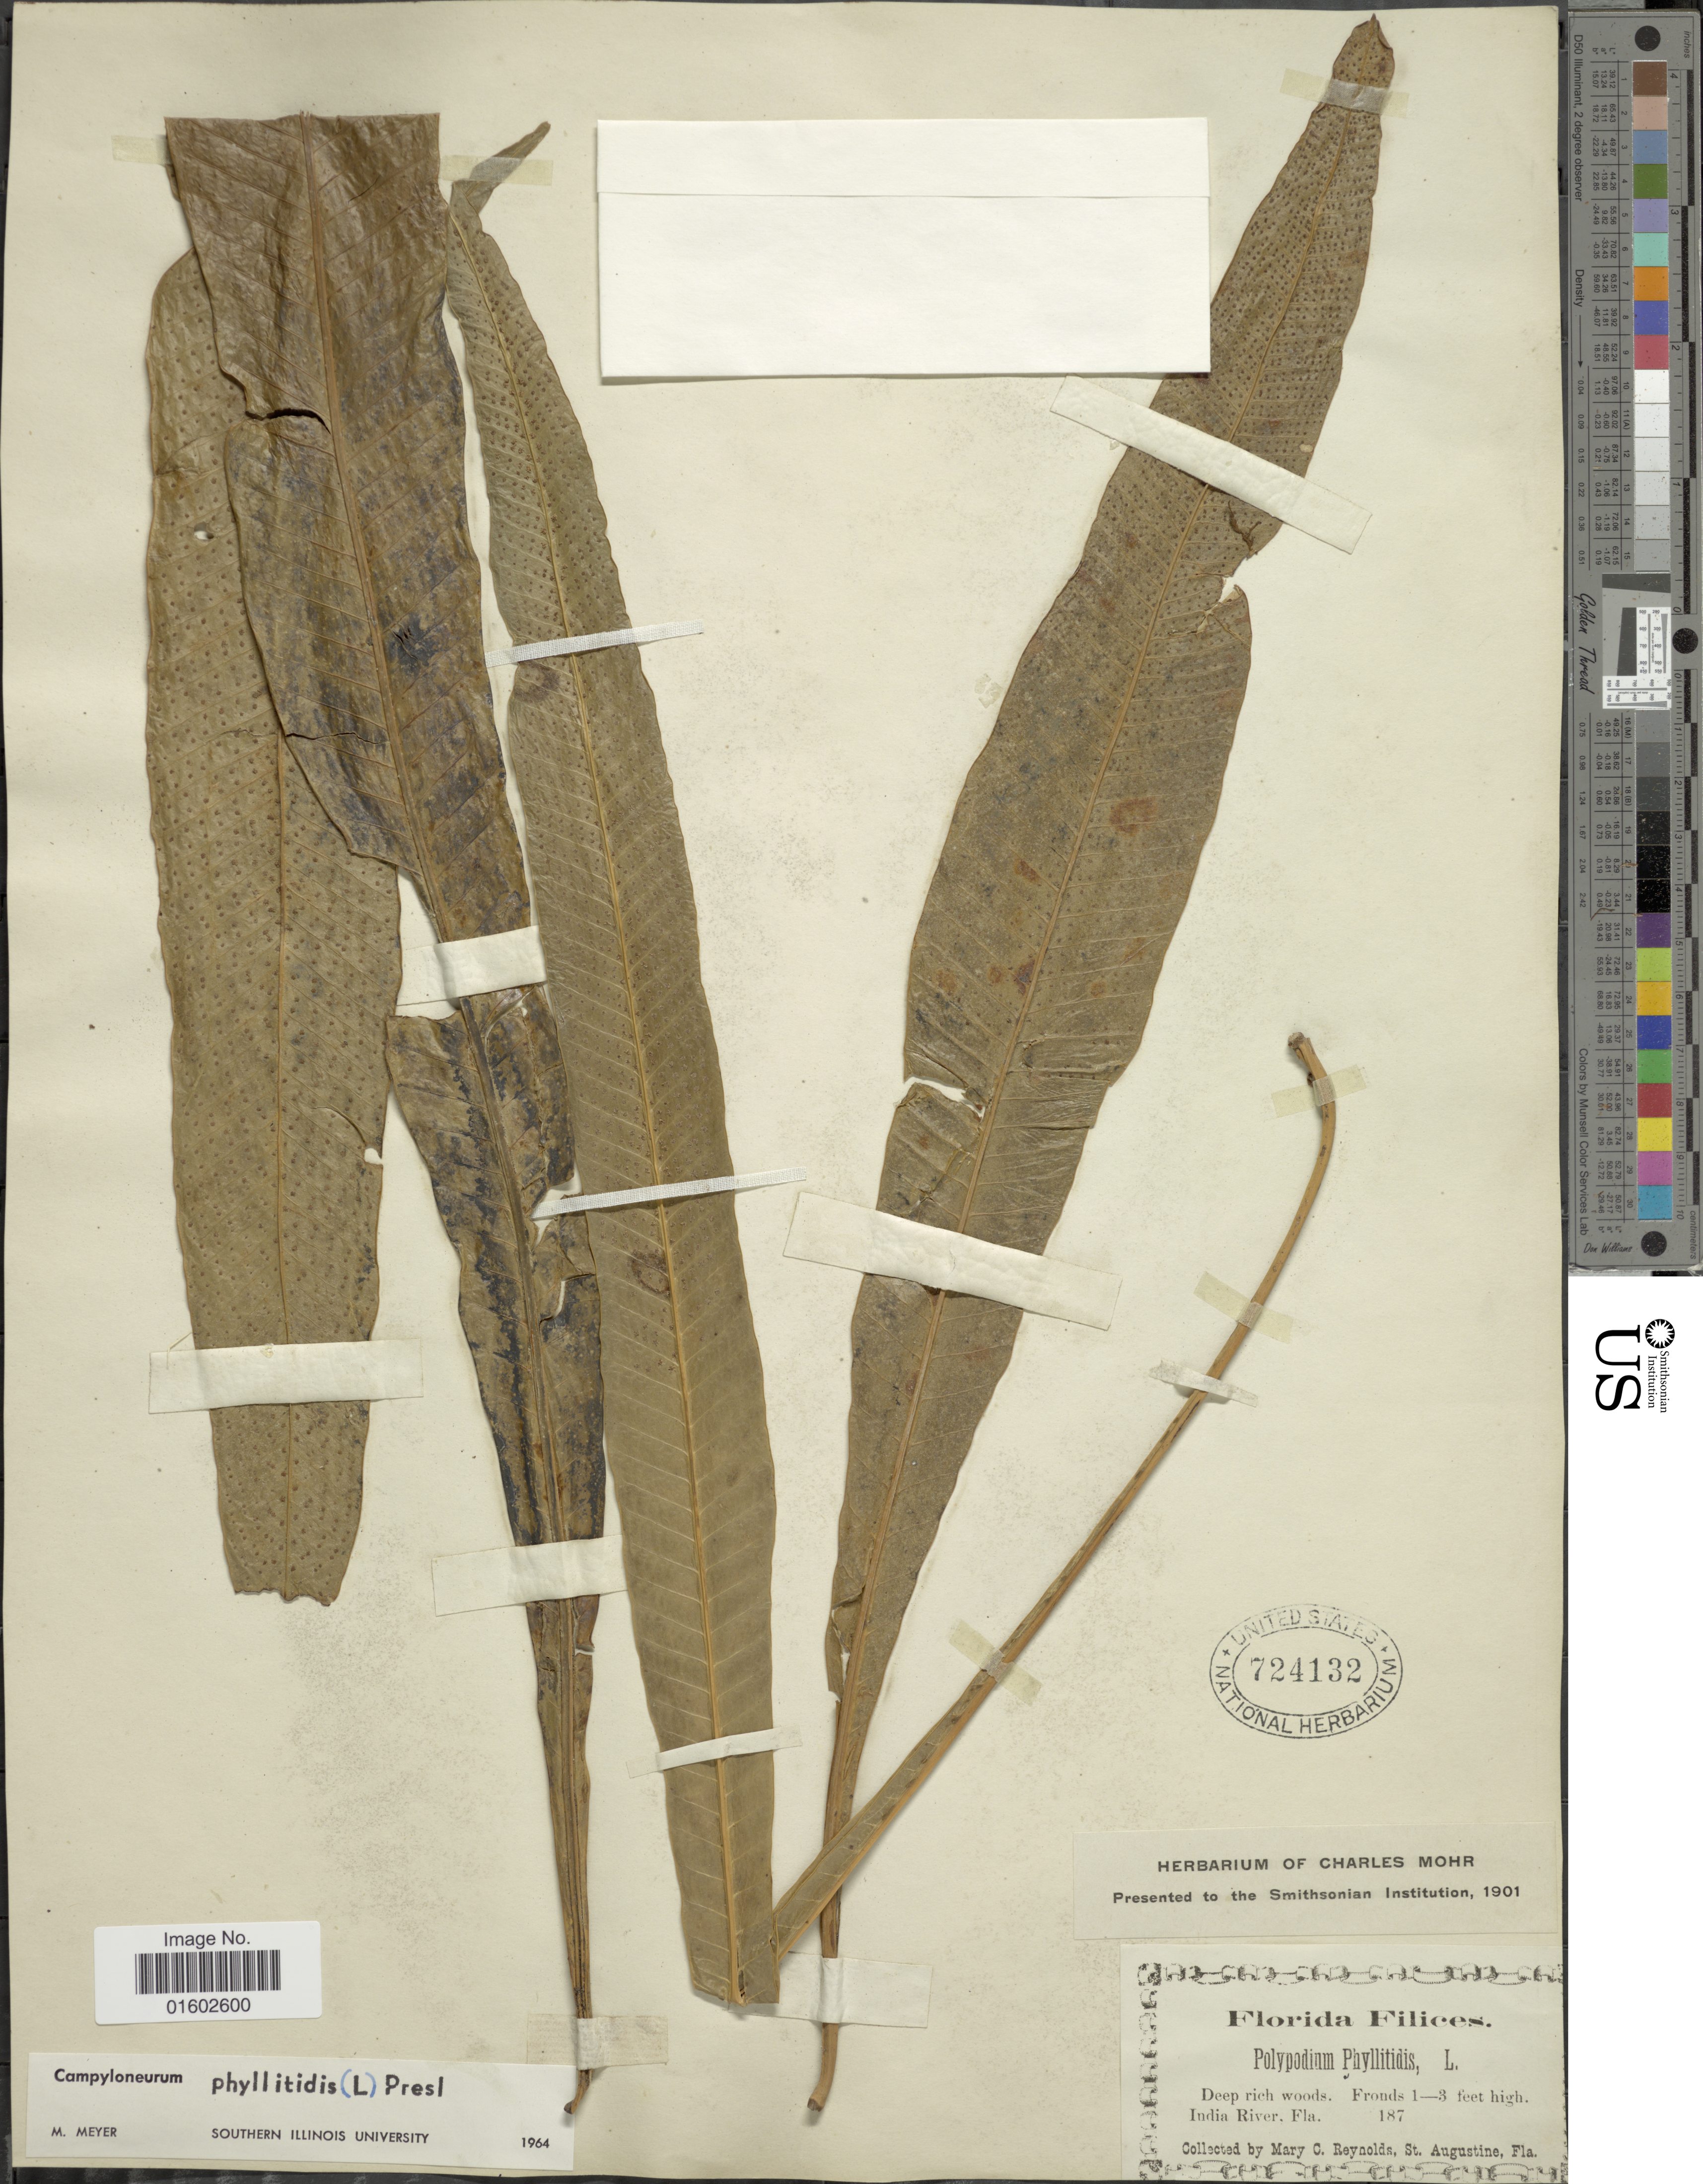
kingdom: Plantae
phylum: Tracheophyta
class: Polypodiopsida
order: Polypodiales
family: Polypodiaceae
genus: Campyloneurum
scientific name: Campyloneurum phyllitidis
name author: (L.) C. Presl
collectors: M. Reynolds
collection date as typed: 187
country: United States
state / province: Florida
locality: India River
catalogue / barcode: US 724132